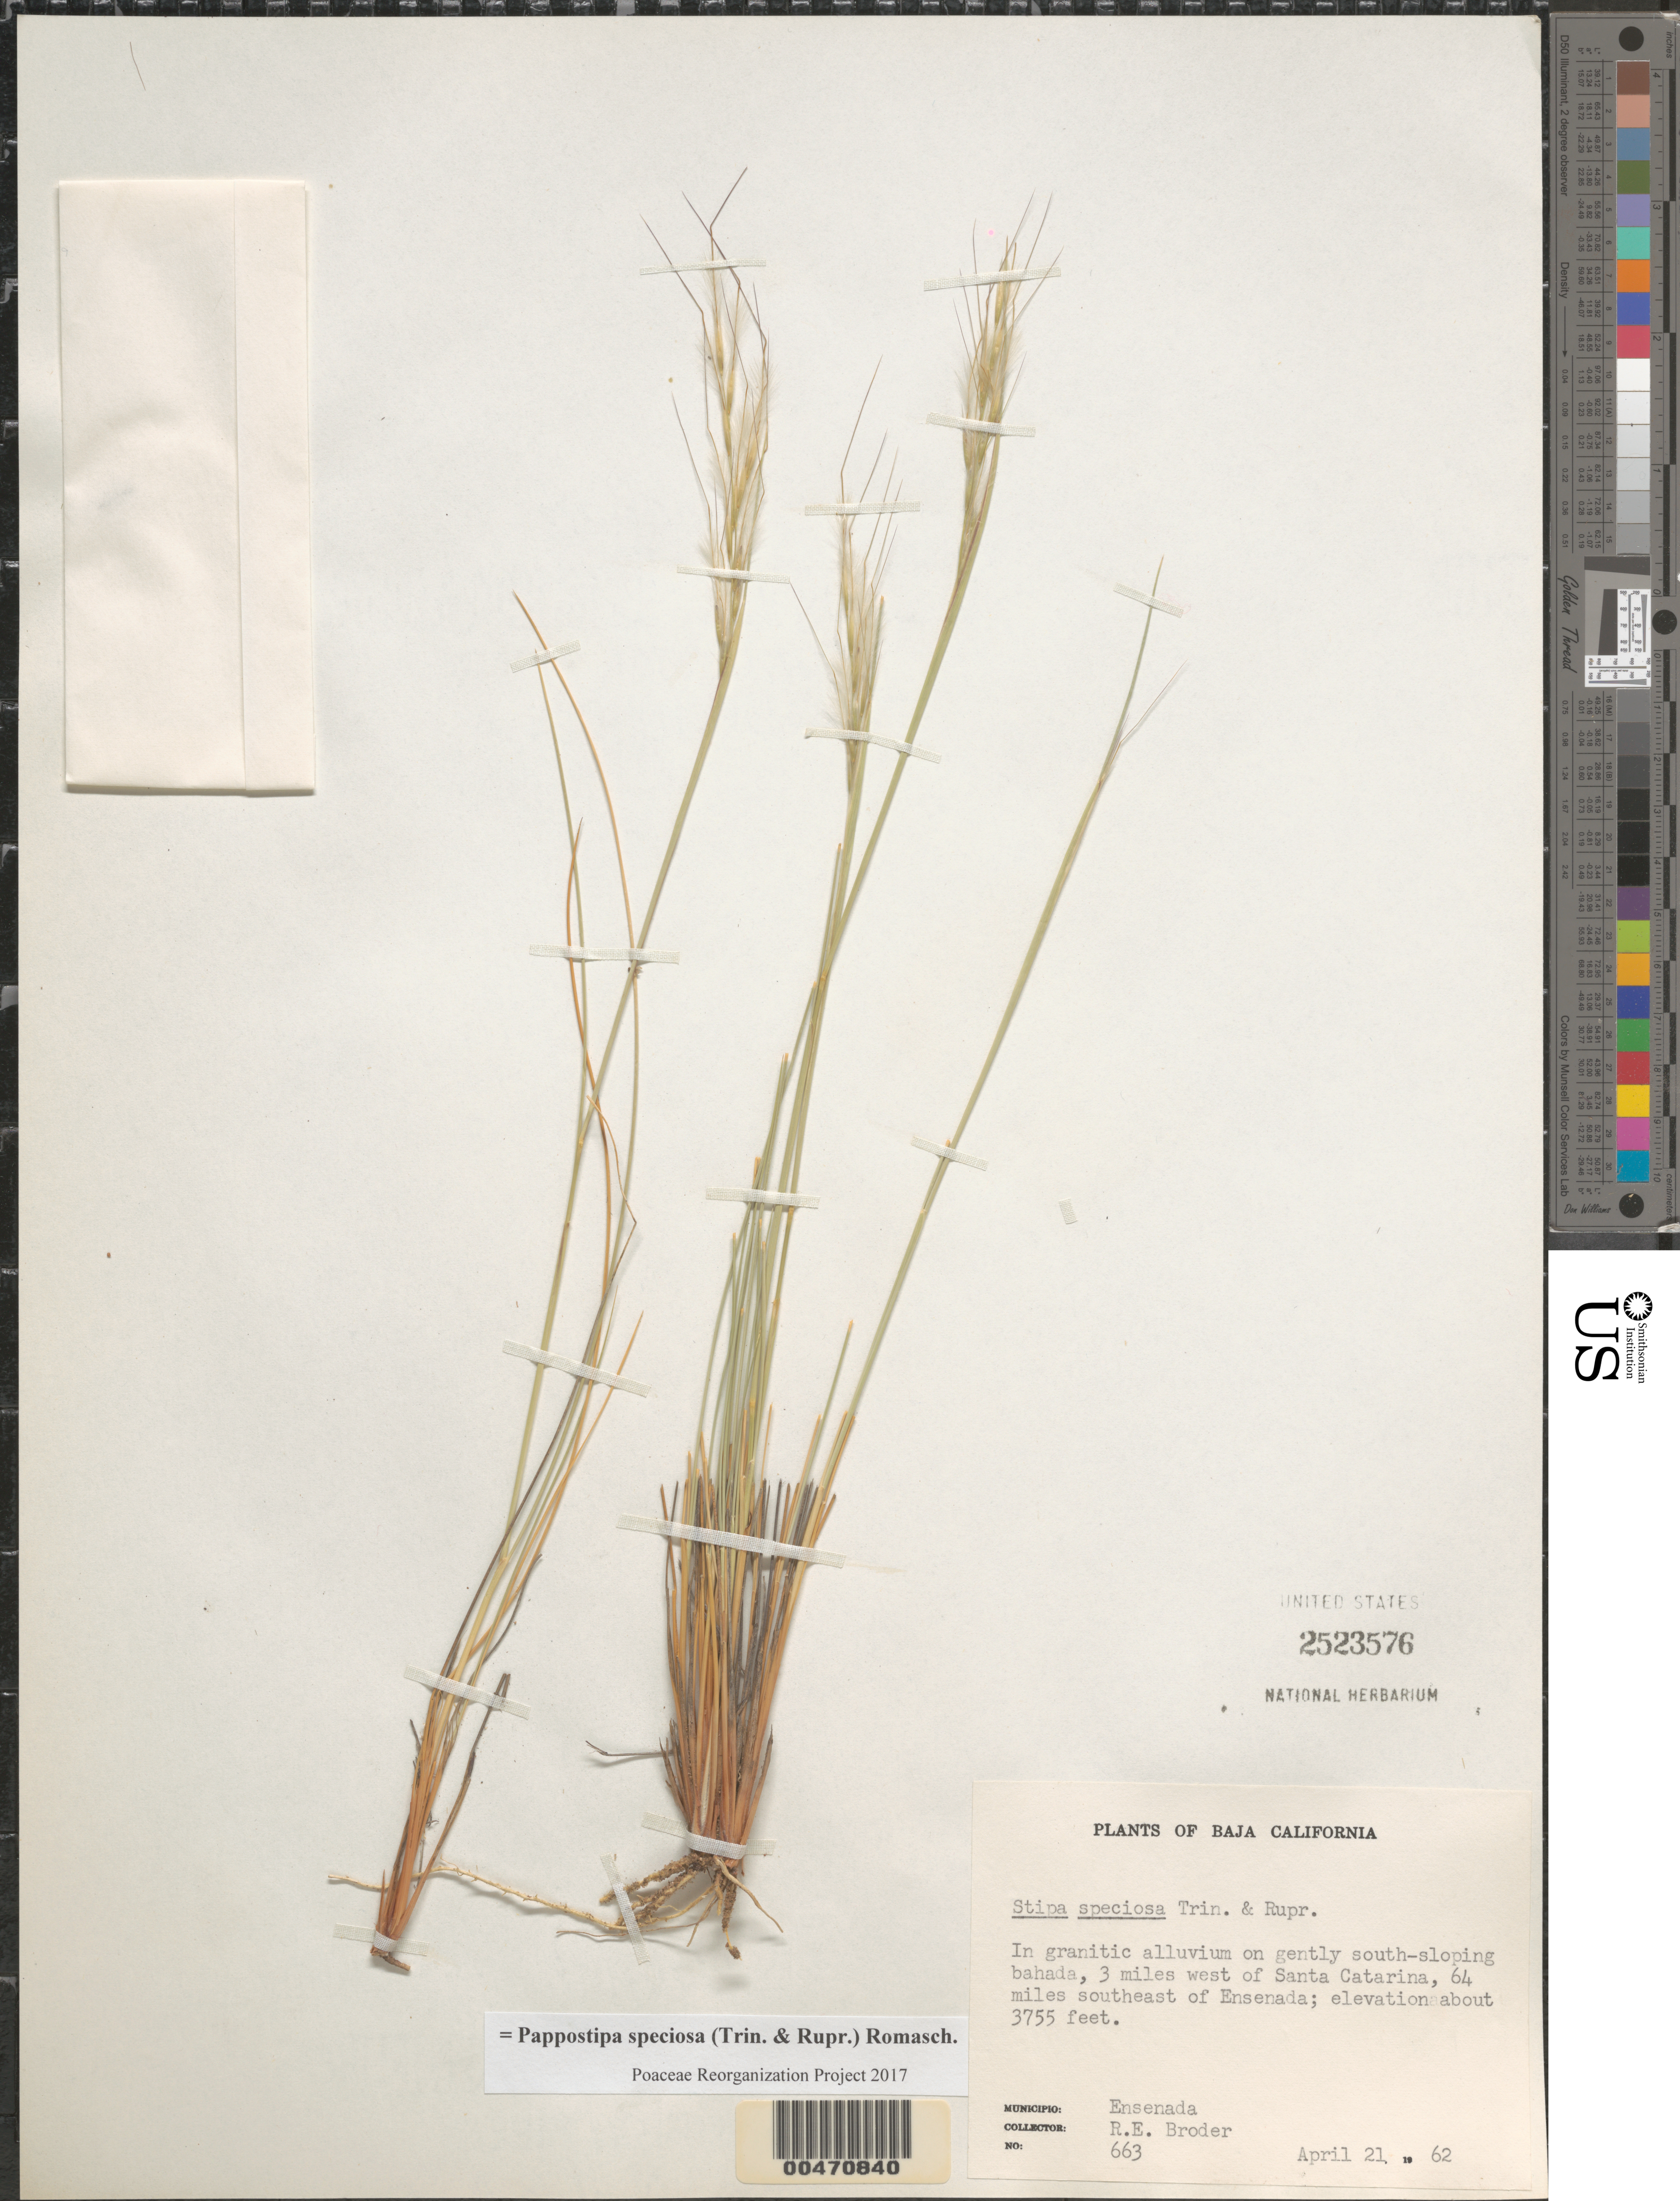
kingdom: Plantae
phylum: Tracheophyta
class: Liliopsida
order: Poales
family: Poaceae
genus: Pappostipa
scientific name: Pappostipa speciosa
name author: (Trin. & Rupr.) Romasch.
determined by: Poaceae Reorganization Project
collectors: R. Broder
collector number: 663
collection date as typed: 21 Apr 1962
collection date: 1962-04-21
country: Mexico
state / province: Baja California Norte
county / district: Ensenada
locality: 3 mi W of Santa Catarina, 64 mi SE of Ensenada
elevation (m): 1145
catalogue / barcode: US 2523576